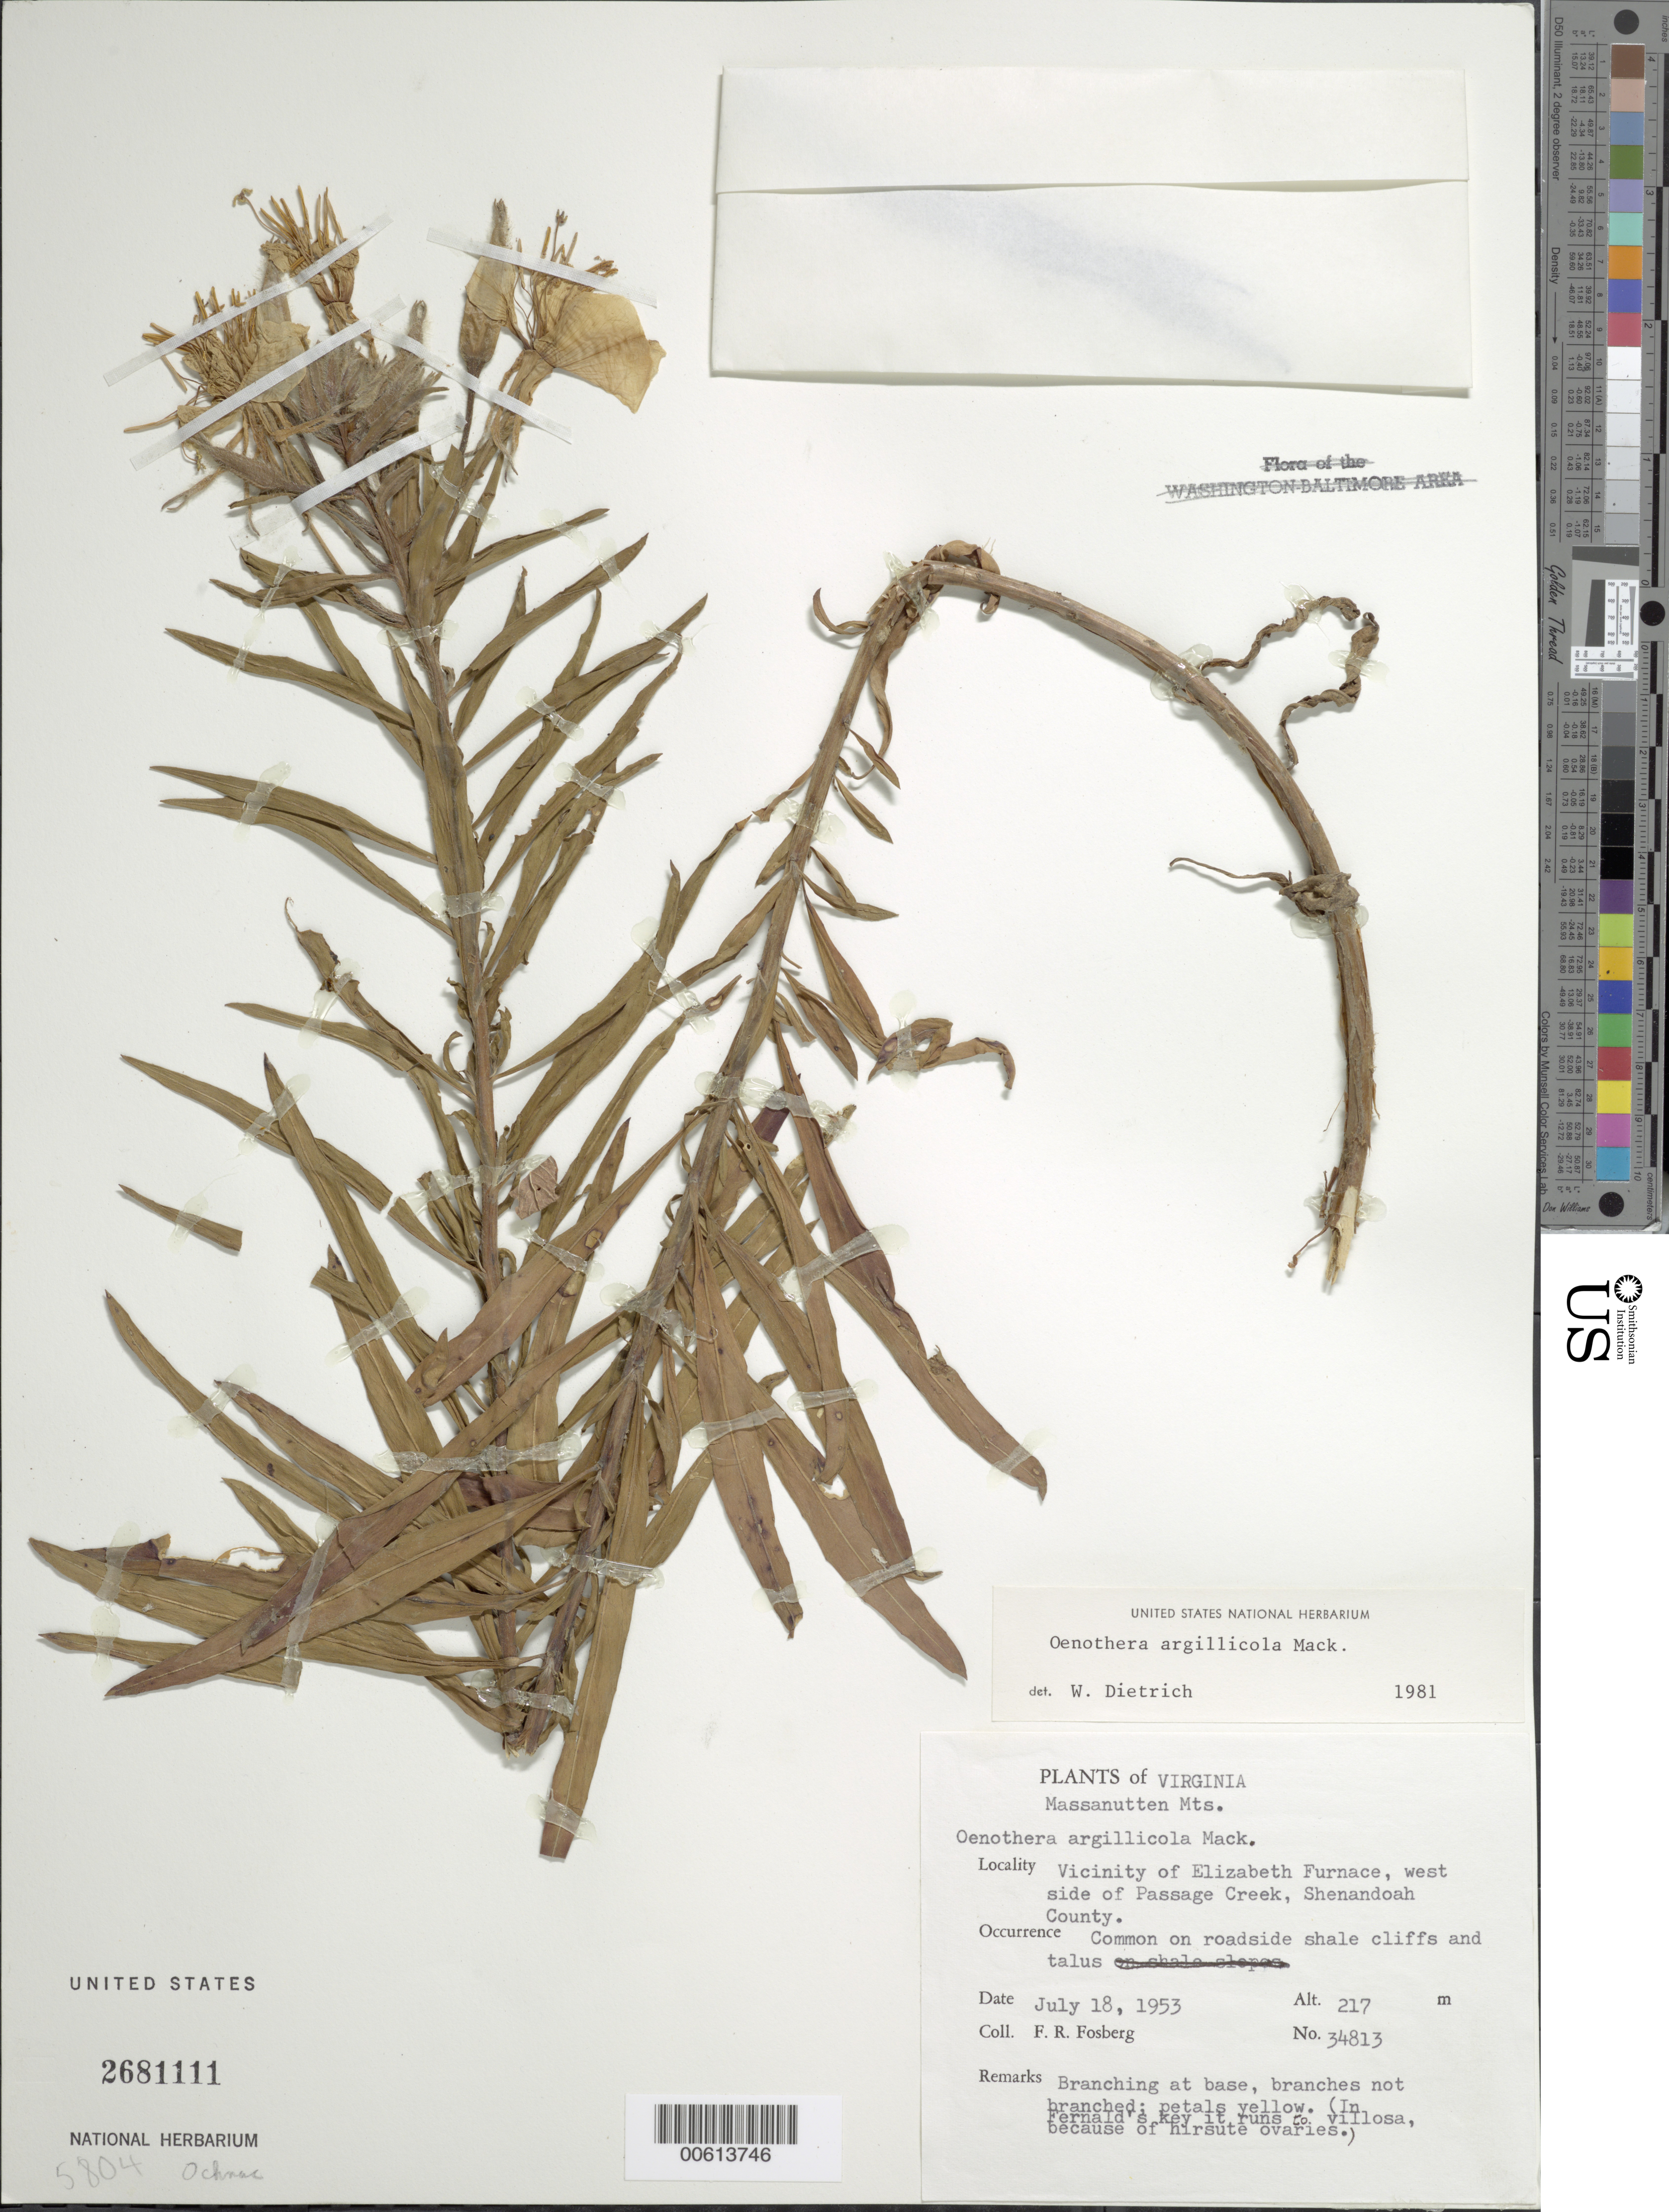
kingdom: Plantae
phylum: Tracheophyta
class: Magnoliopsida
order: Myrtales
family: Onagraceae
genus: Oenothera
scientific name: Oenothera argillicola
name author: Mackenz.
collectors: F. R. Fosberg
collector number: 34813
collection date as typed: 18 Jul 1953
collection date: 1953-07-18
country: United States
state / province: Virginia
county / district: Shenandoah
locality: Elizabeth Furnace, W side of Passage Creek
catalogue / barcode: US 2681111